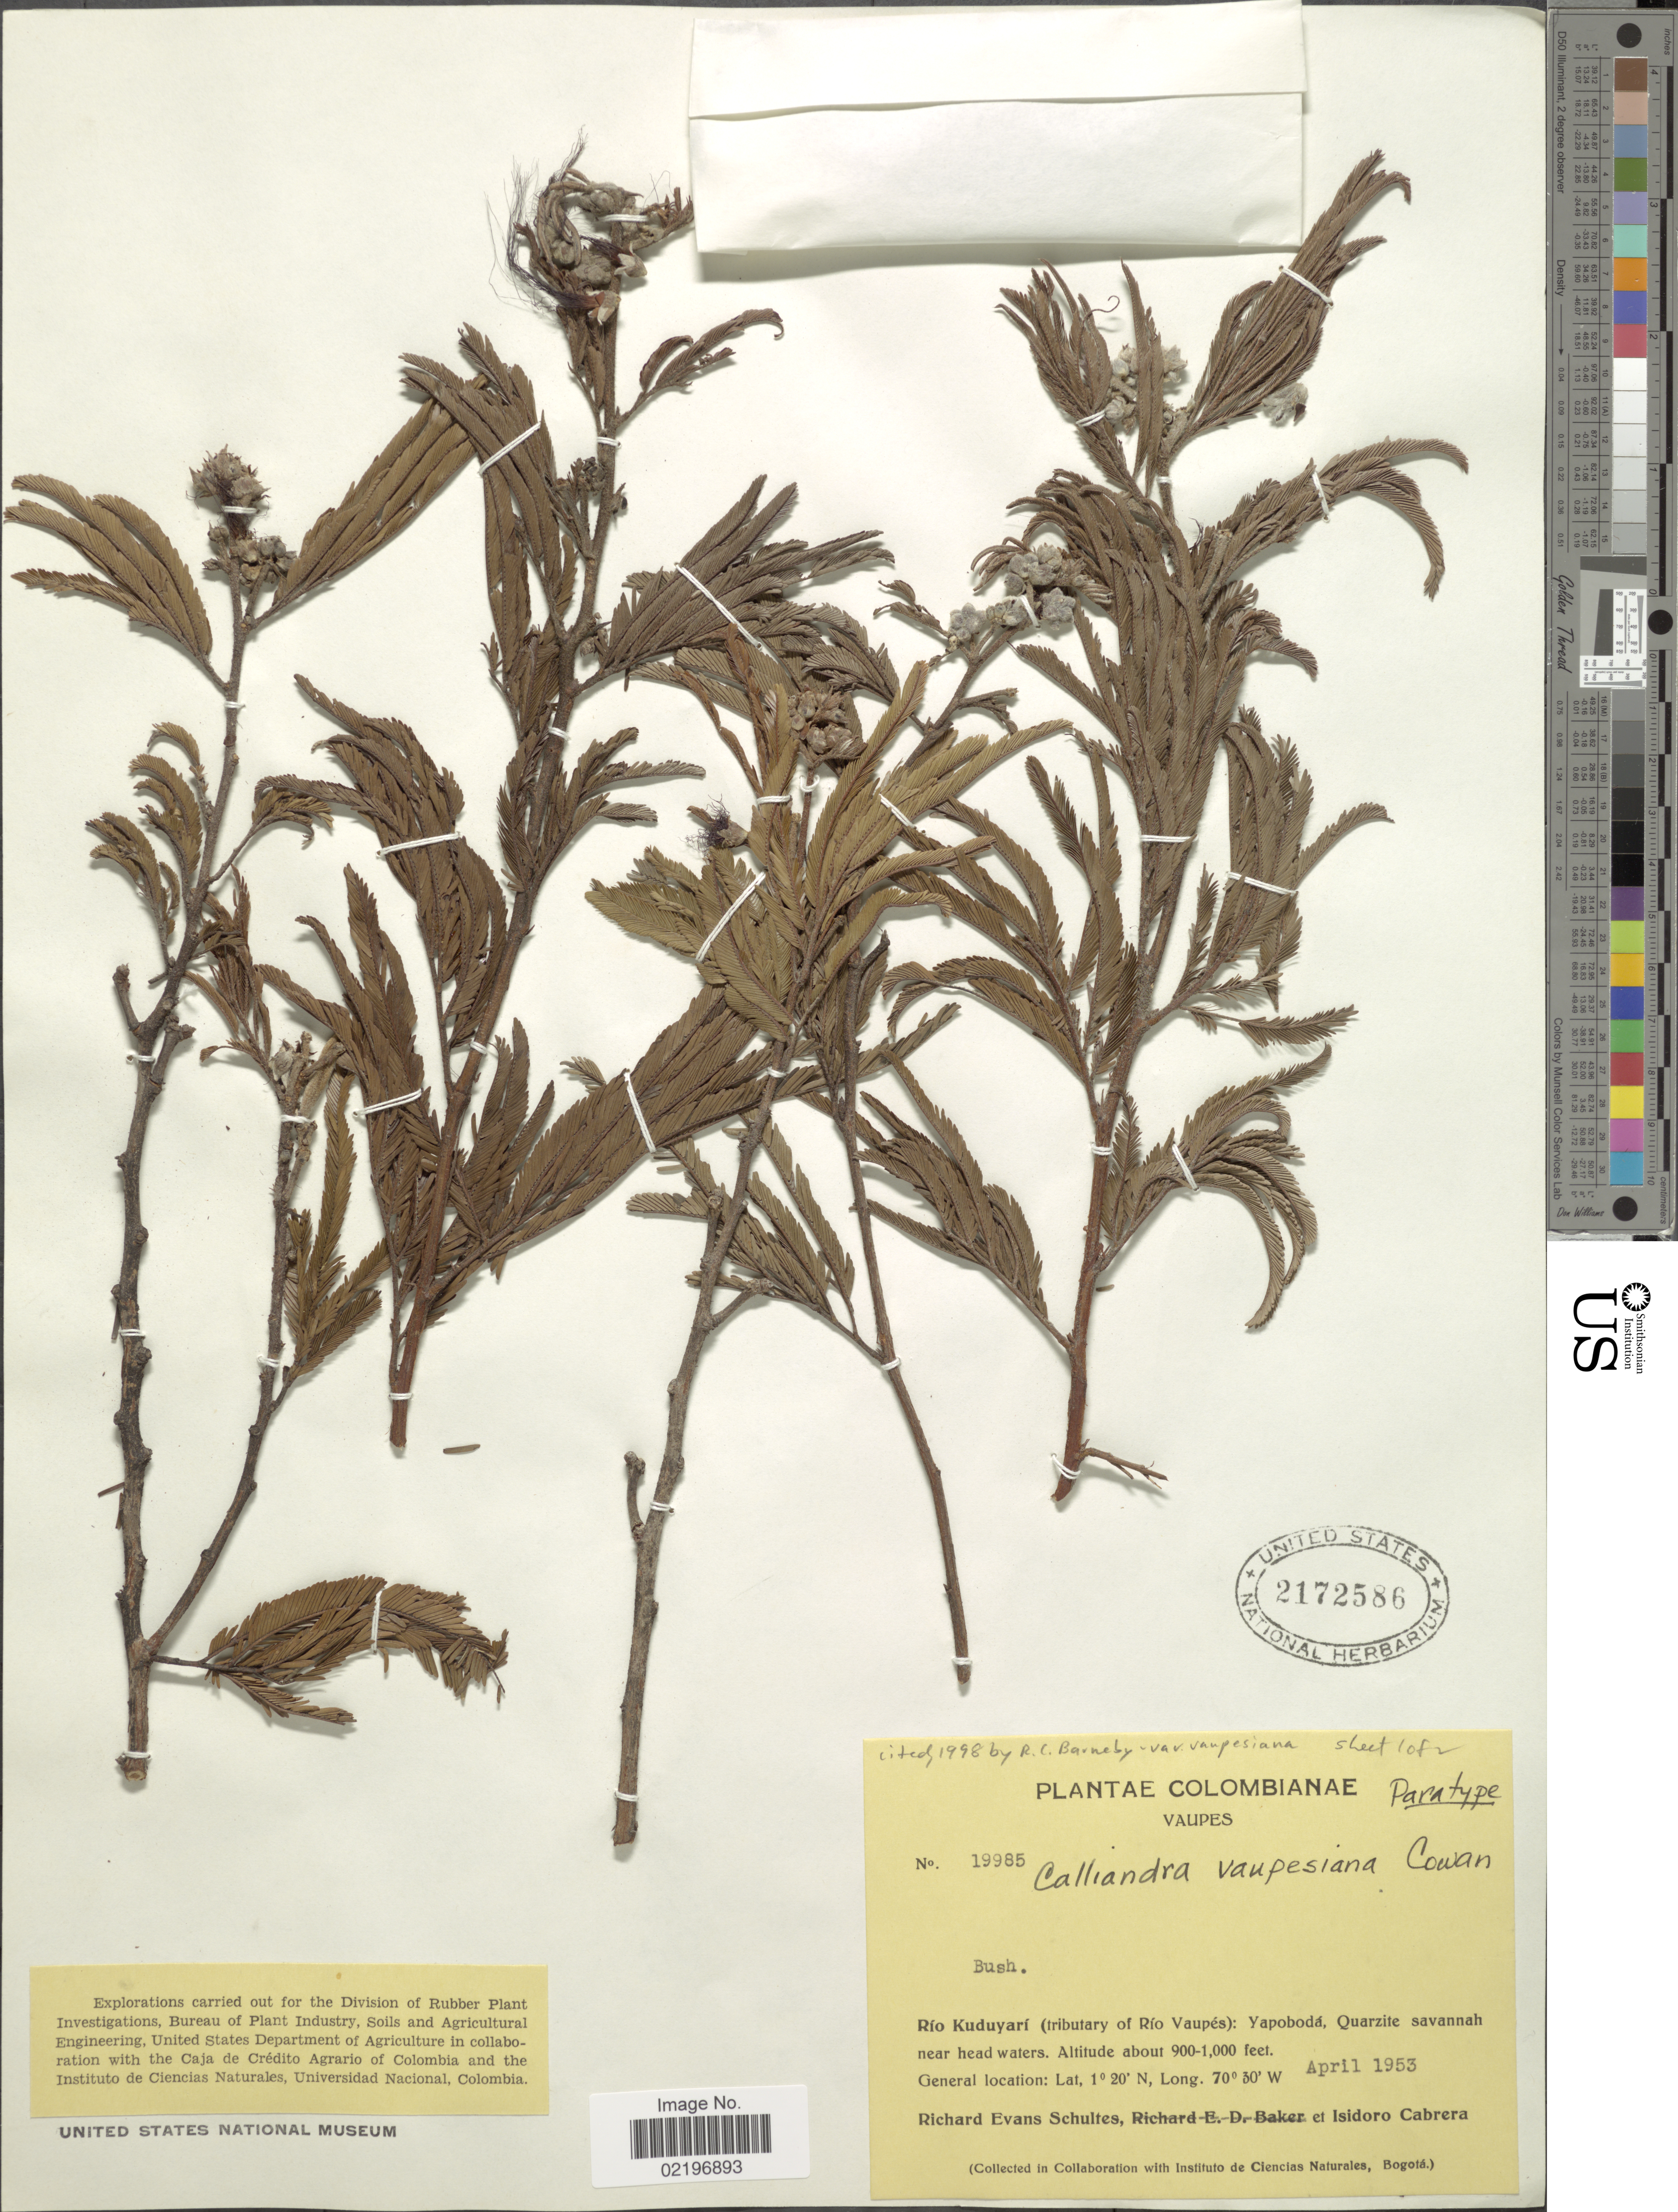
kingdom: Plantae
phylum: Tracheophyta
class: Magnoliopsida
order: Fabales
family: Fabaceae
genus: Calliandra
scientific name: Calliandra vaupesiana var. vaupesiana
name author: R.S. Cowan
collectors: R. E. Schultes & I. Cabrera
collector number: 19985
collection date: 1953-04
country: Colombia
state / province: Vaupés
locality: Colombianae. Rio Kuduyari ( tributary of Rio Vaupes): Yapoboda, Quarzite savannah near head waters.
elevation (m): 274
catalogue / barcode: US 2172586